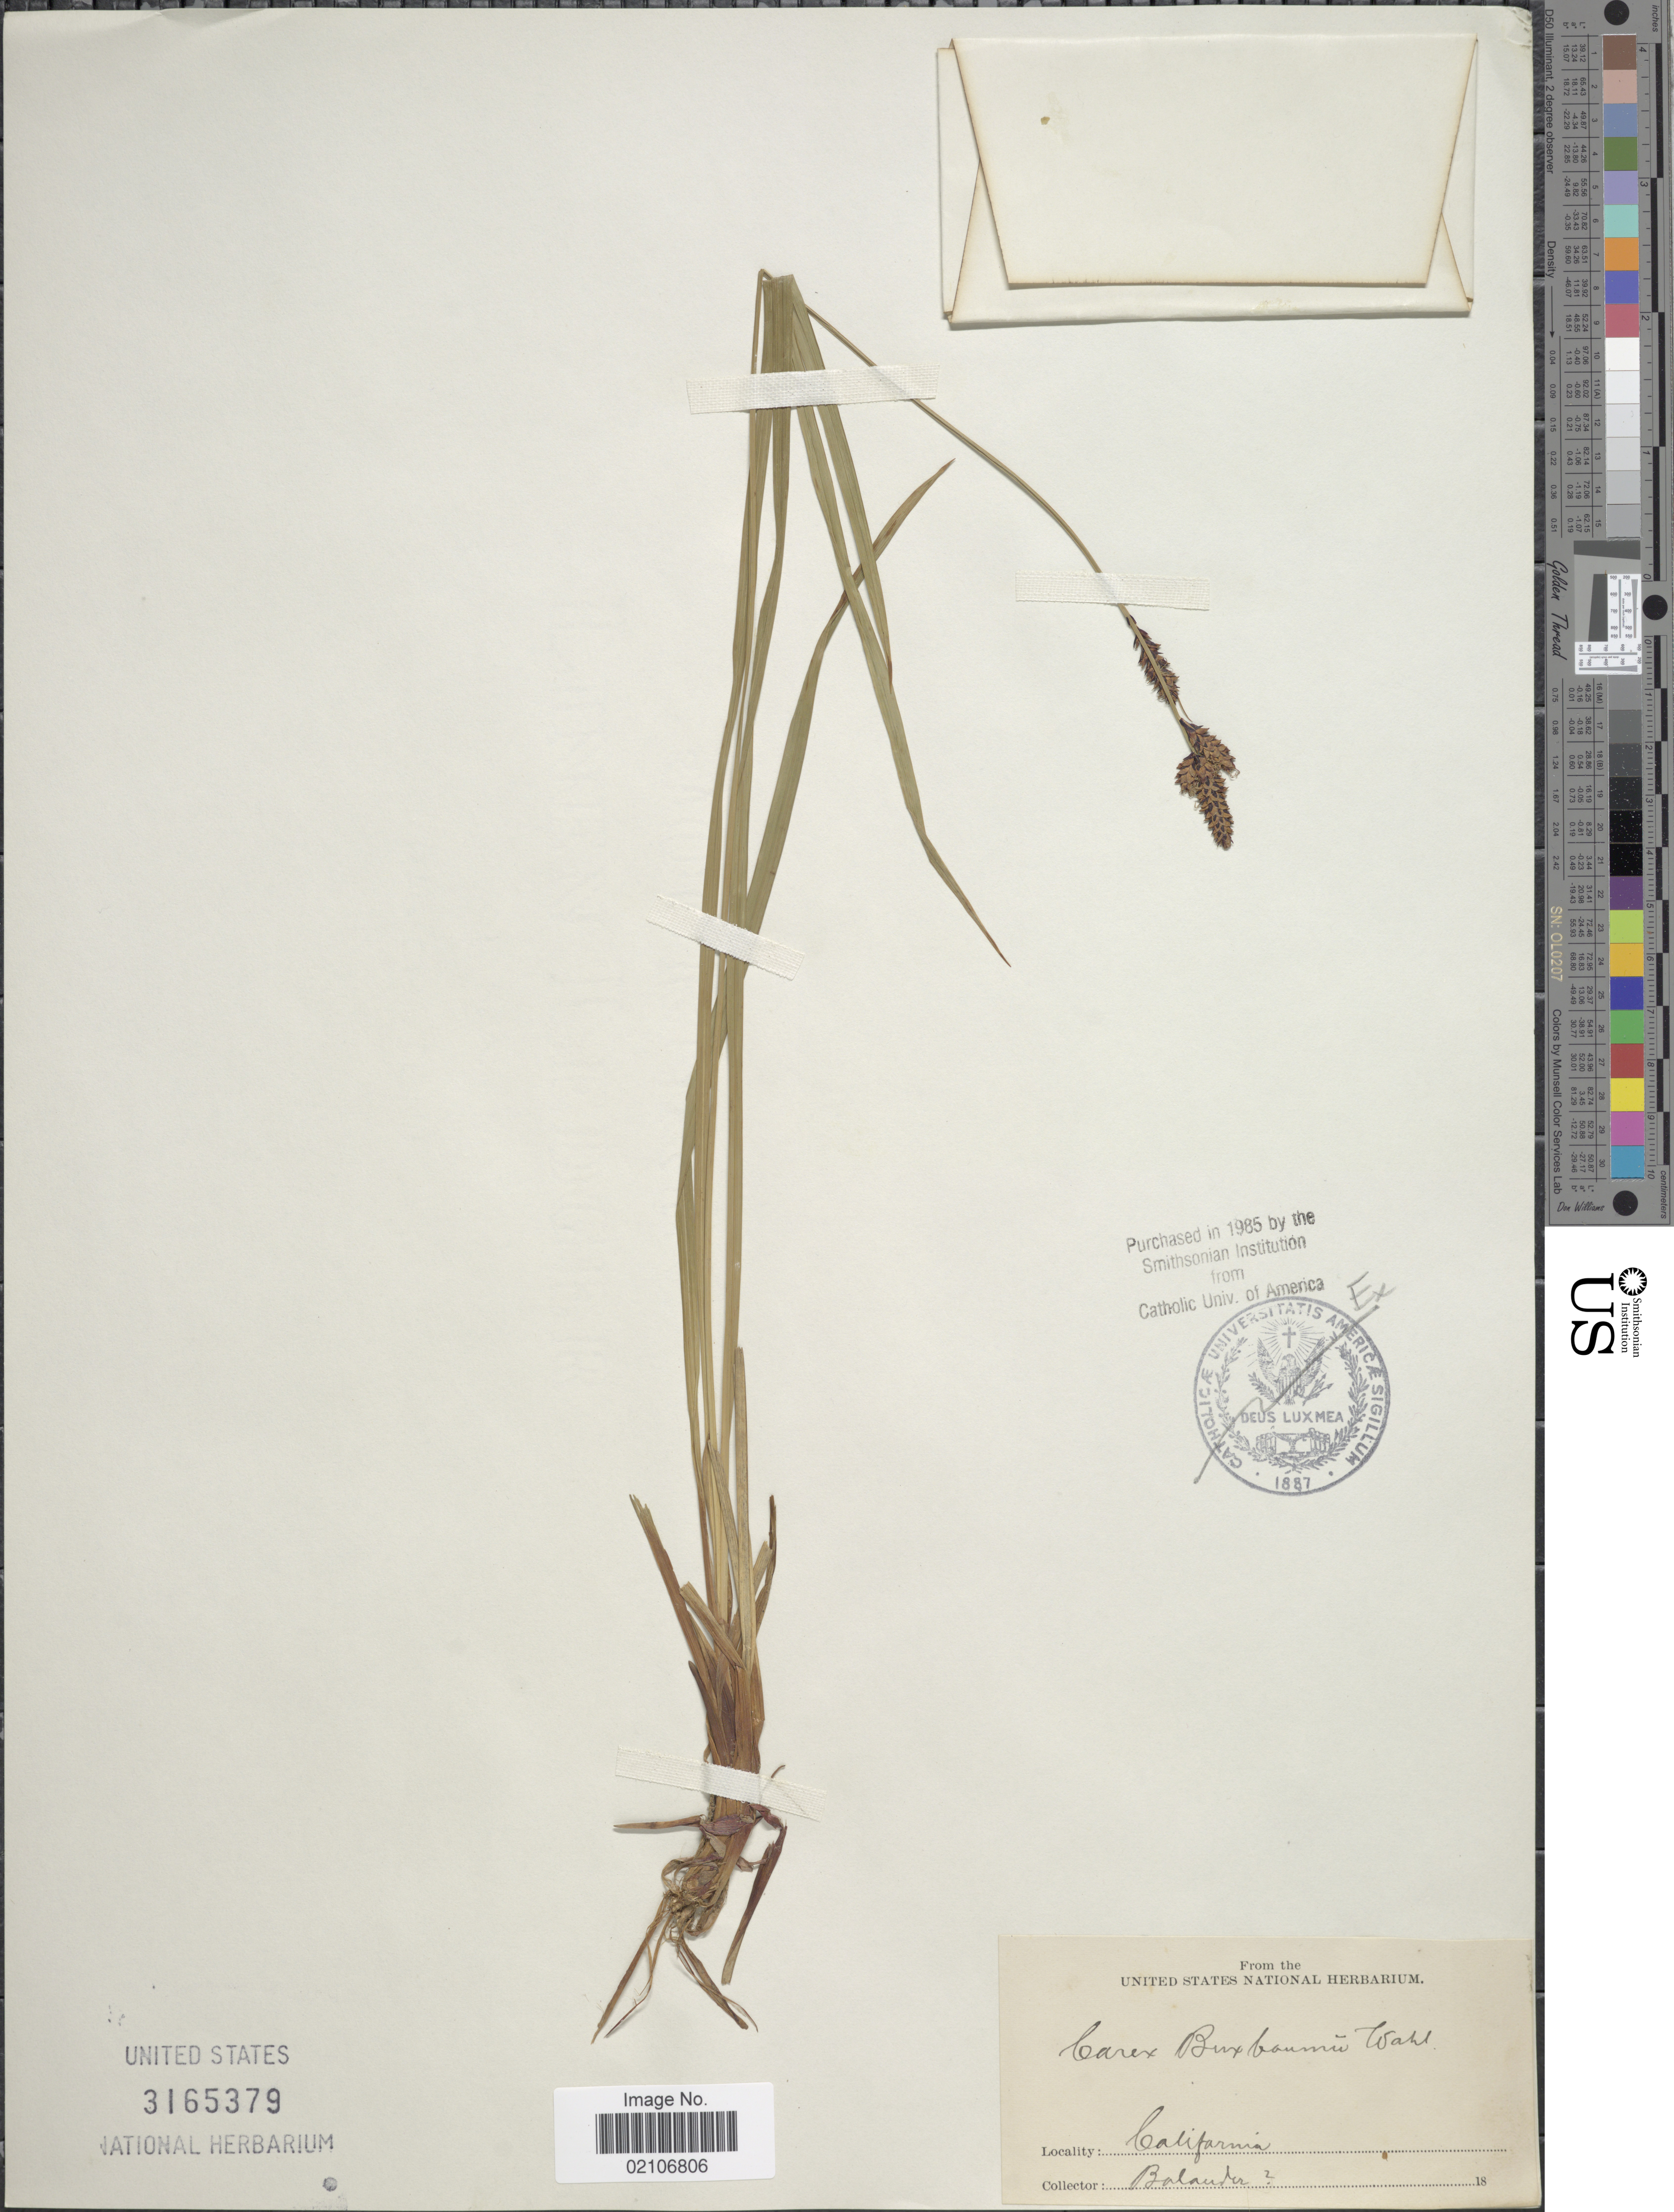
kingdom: Plantae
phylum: Tracheophyta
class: Liliopsida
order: Poales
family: Cyperaceae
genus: Carex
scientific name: Carex buxbaumii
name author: Wahlenb.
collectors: -. Bolander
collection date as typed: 18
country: United States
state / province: California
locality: California.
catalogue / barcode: US 3165379